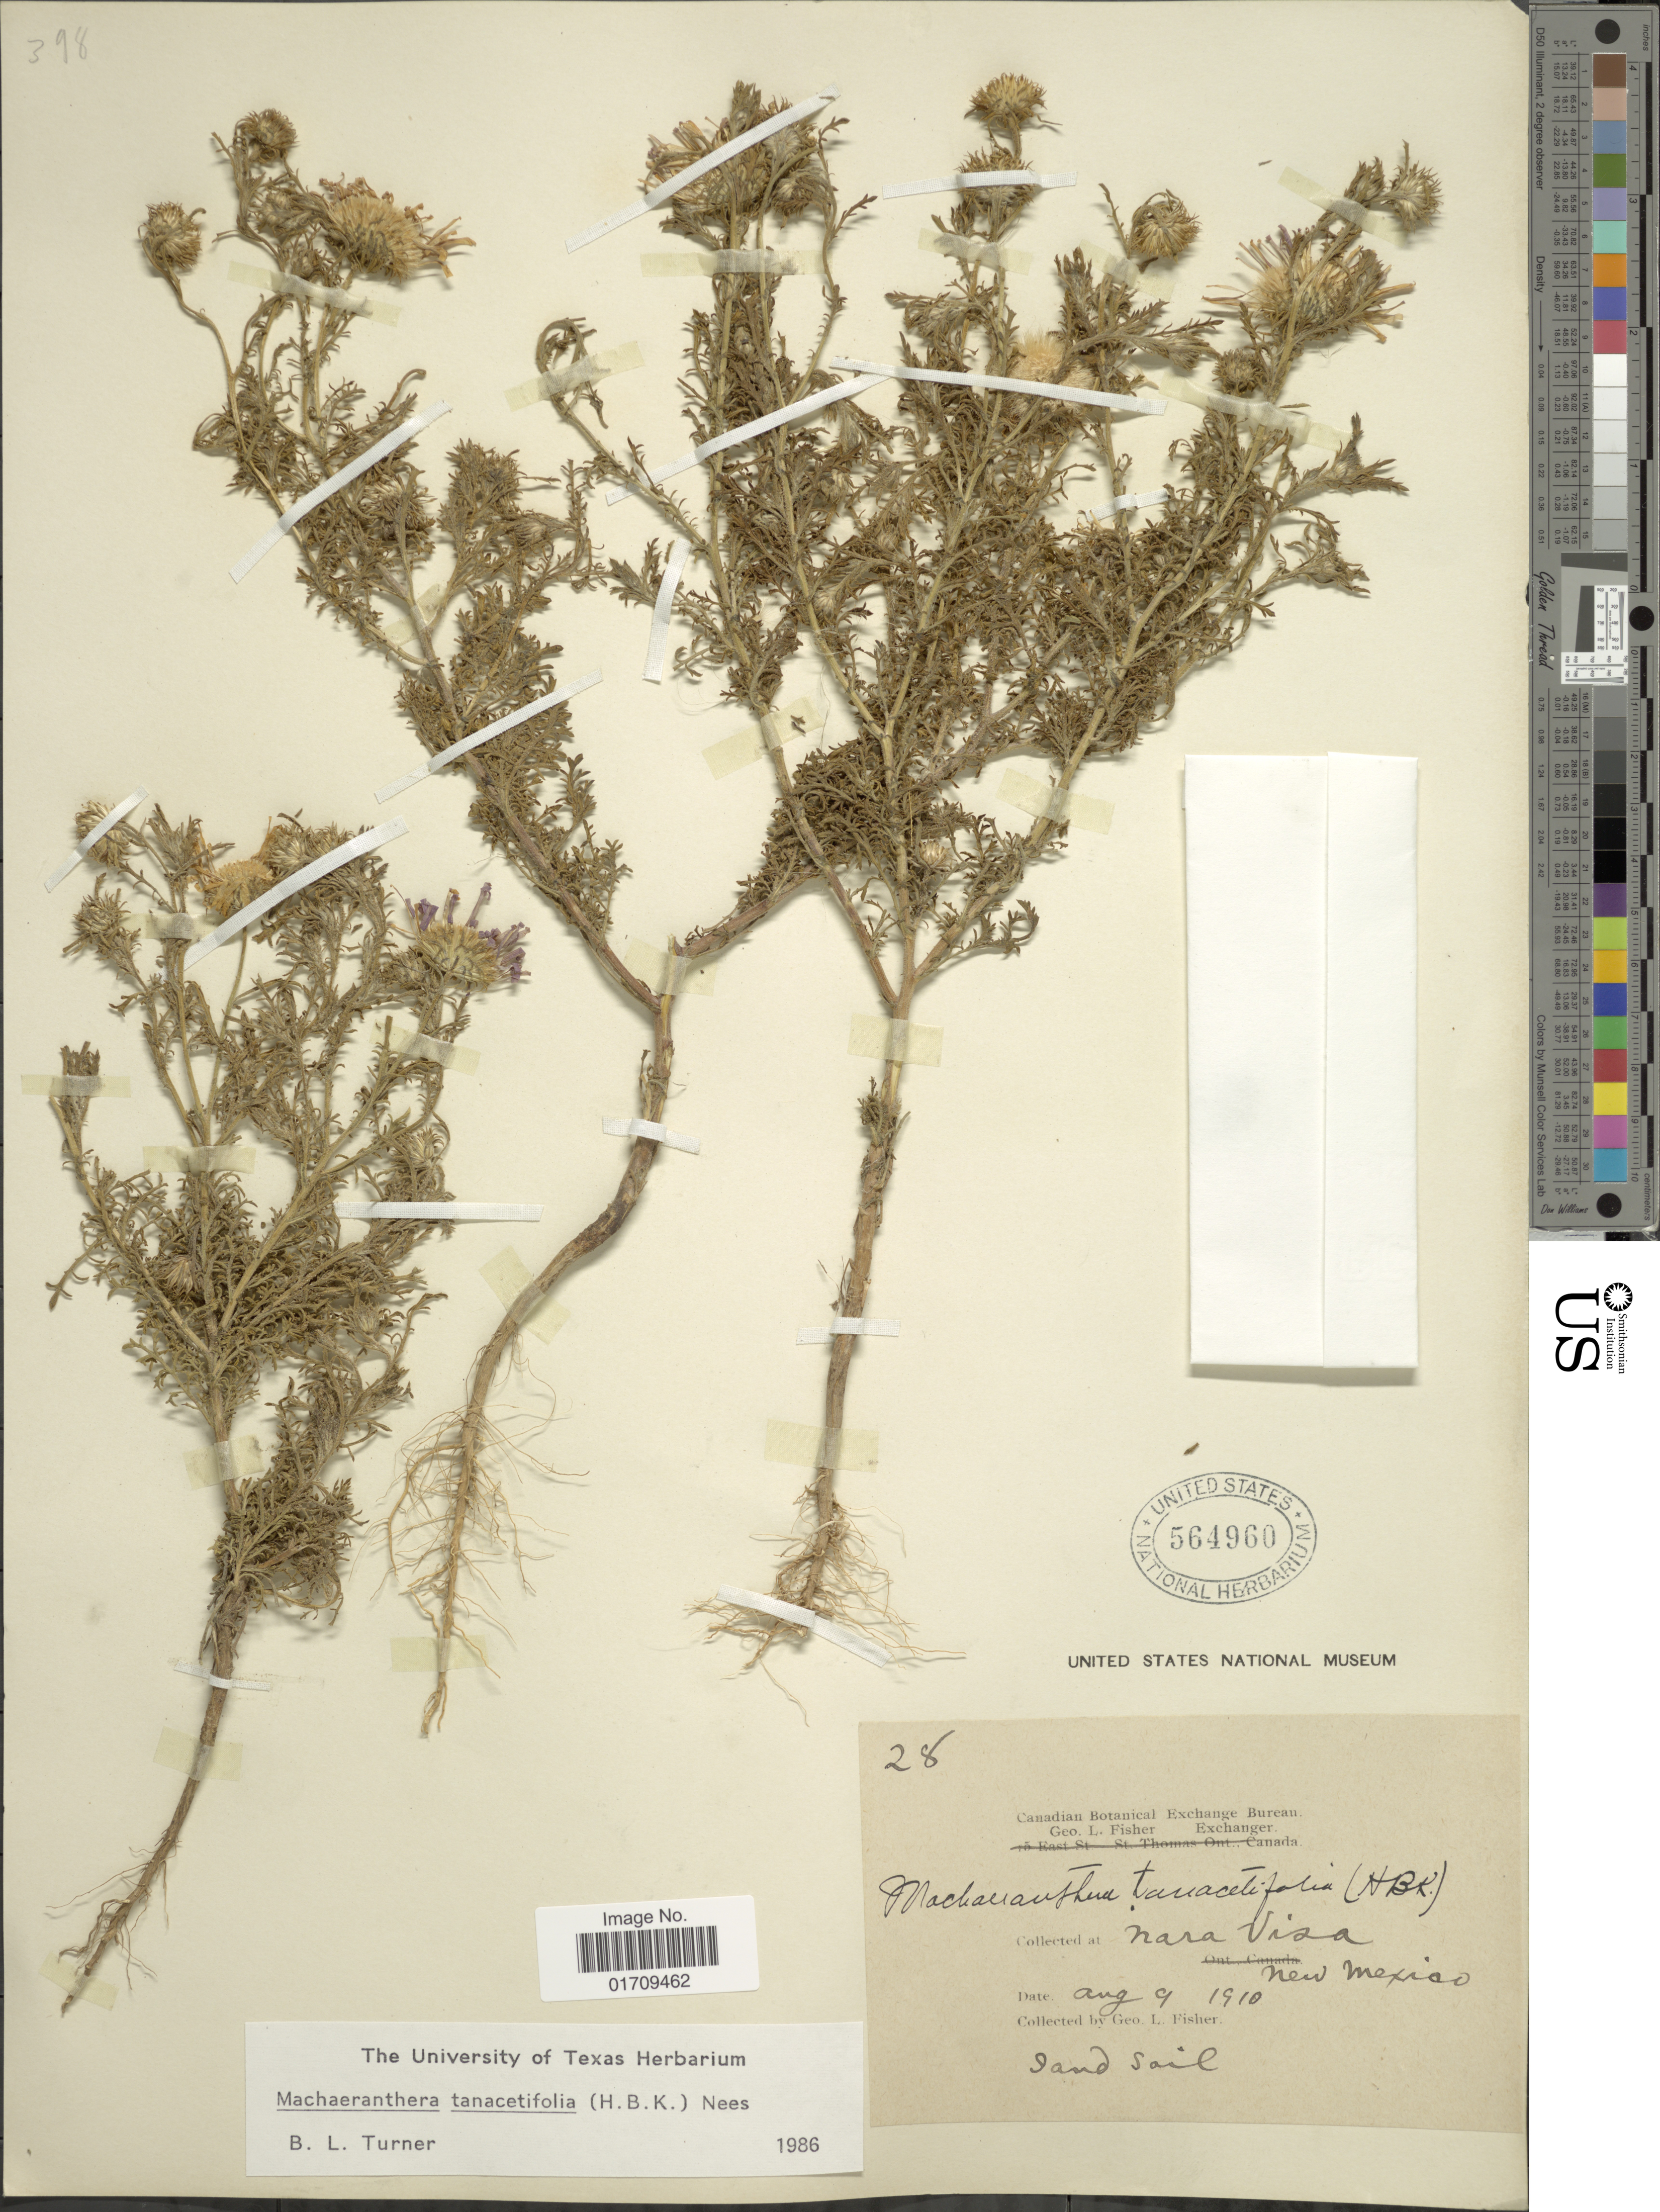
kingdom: Plantae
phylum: Tracheophyta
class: Magnoliopsida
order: Asterales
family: Asteraceae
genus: Machaeranthera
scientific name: Machaeranthera tanacetifolia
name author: (Kunth) Nees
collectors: G. L. Fisher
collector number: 28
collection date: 1910-08-09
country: United States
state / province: New Mexico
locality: Nara Visa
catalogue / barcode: US 564960